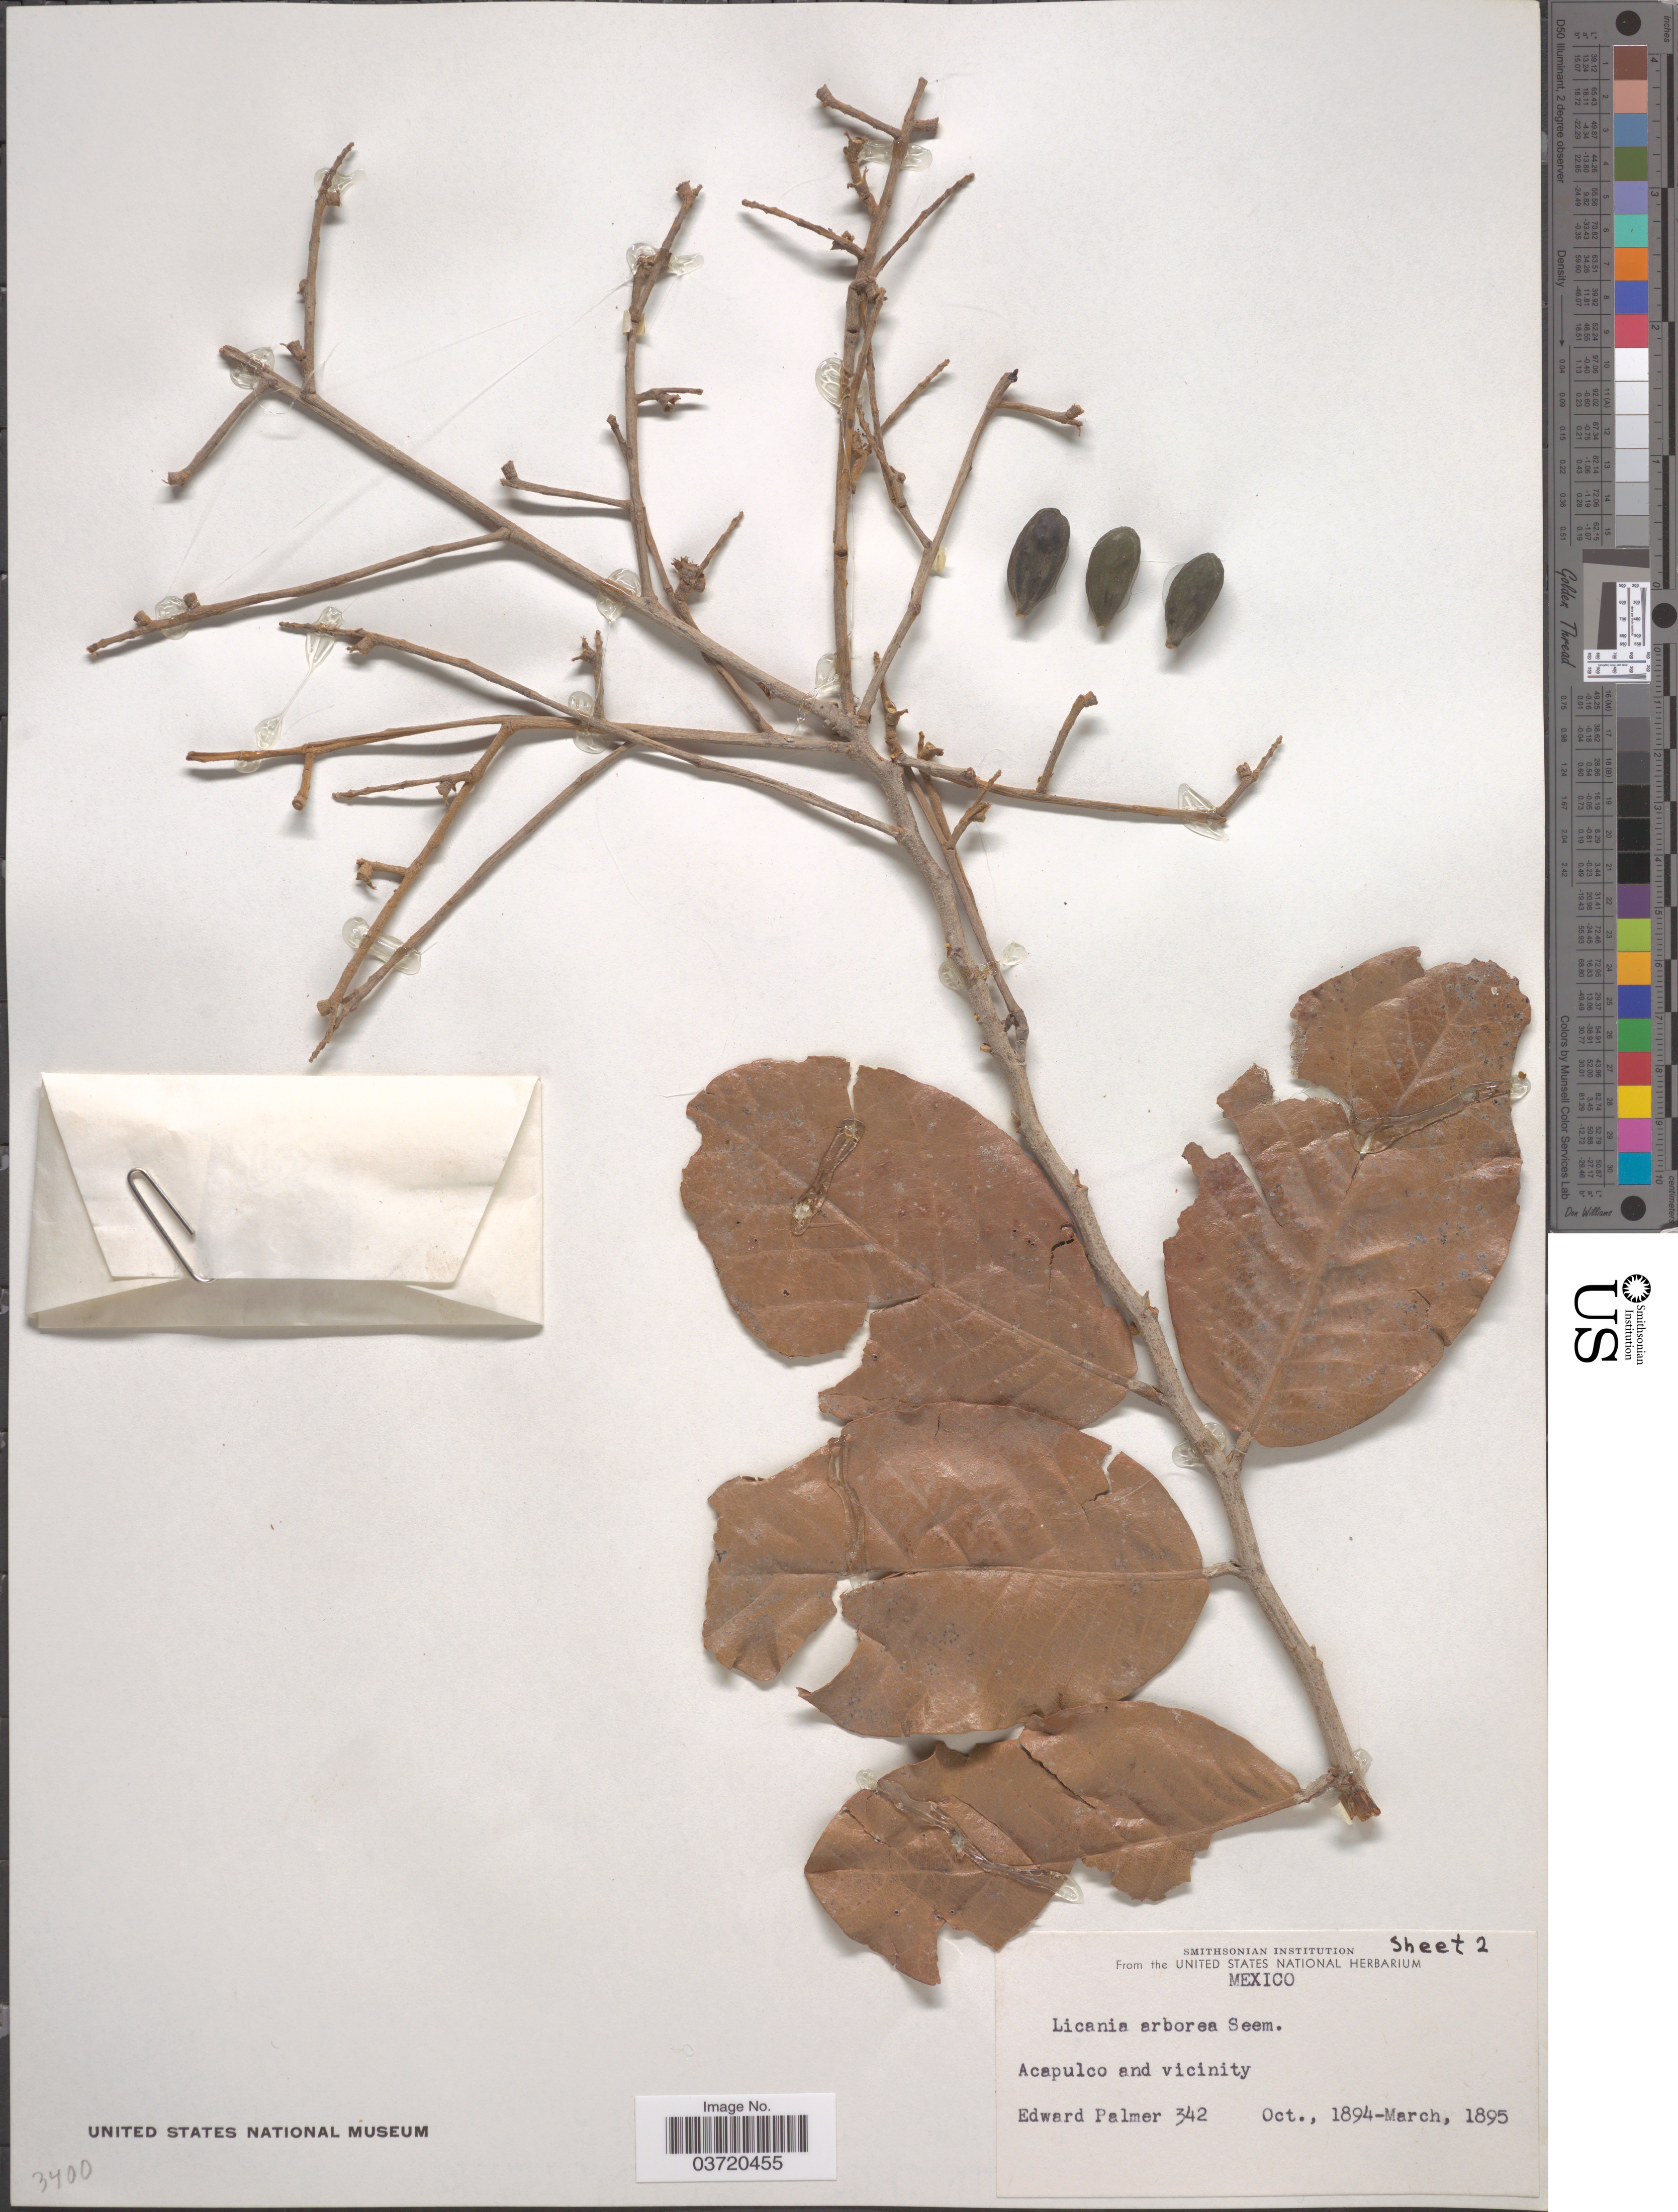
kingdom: Plantae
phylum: Tracheophyta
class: Magnoliopsida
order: Malpighiales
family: Chrysobalanaceae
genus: Microdesmia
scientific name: Microdesmia arborea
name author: (Seem.) Sothers & Prance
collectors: E. Palmer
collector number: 342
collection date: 1894-10/1895-03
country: Mexico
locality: Acapulco and vicinity.